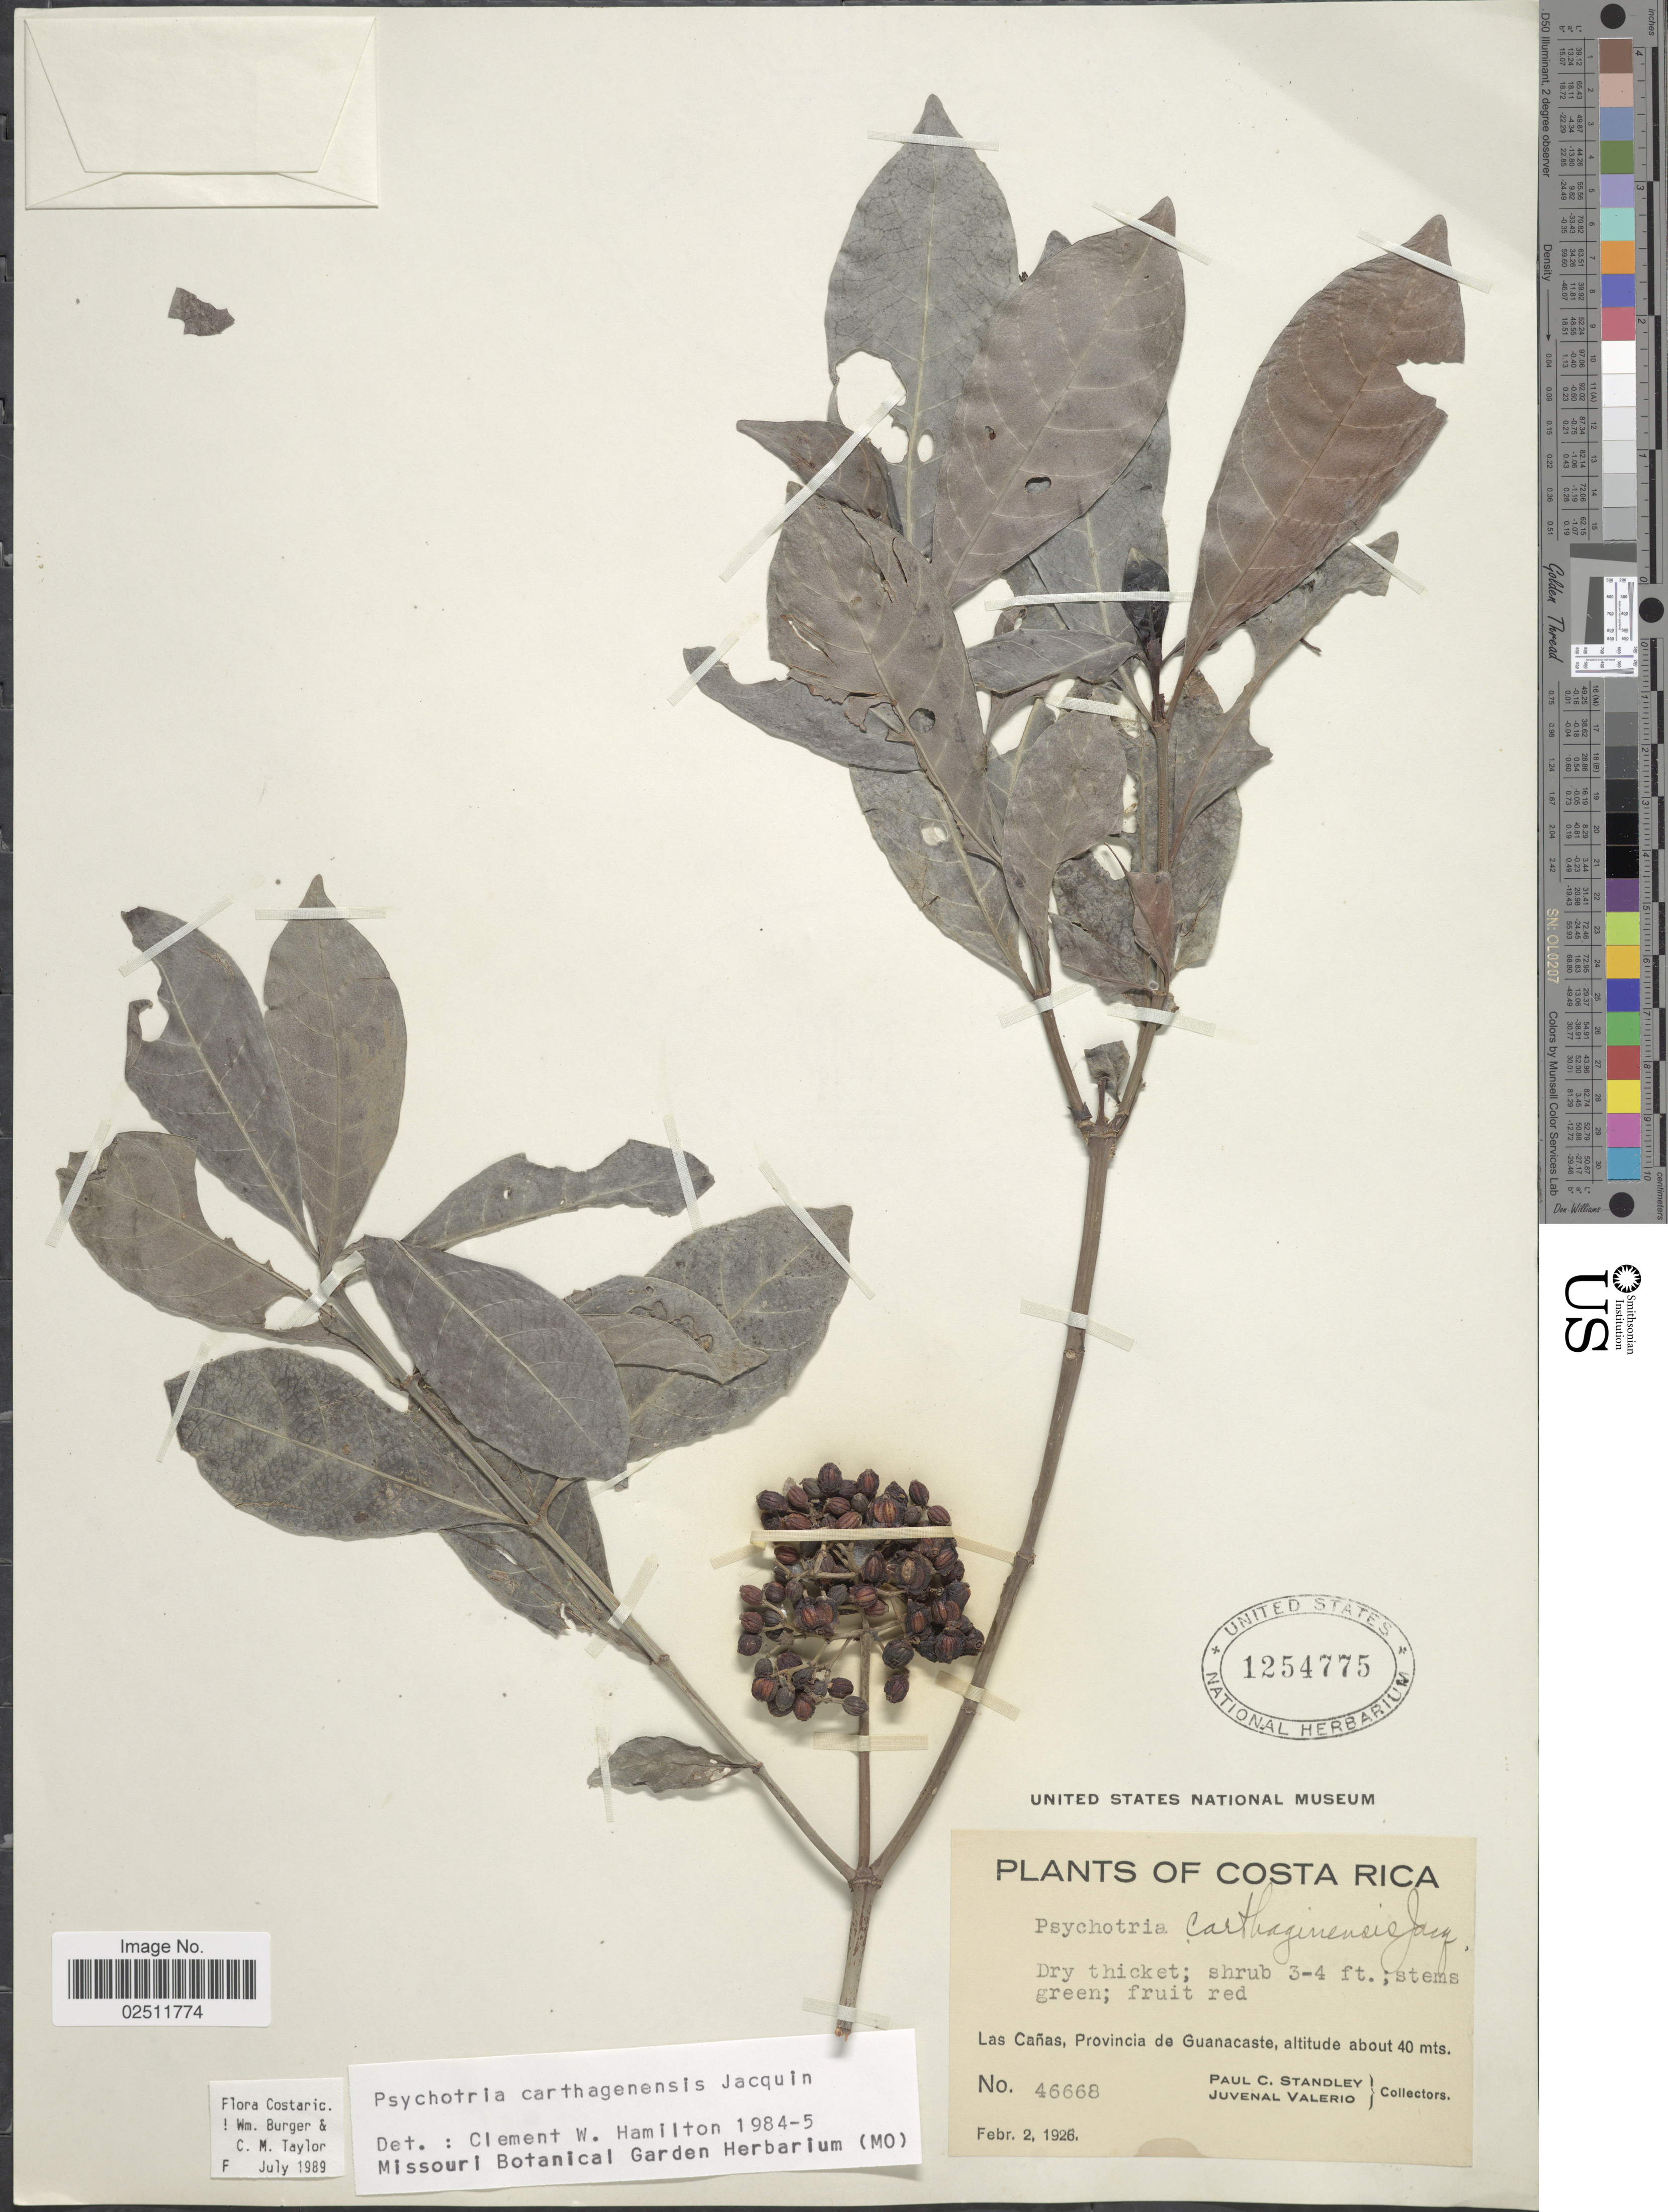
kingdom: Plantae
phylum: Tracheophyta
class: Magnoliopsida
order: Gentianales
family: Rubiaceae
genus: Psychotria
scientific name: Psychotria carthagenensis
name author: Jacq.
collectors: P. C. Standley & J. Valerio R.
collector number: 46668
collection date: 1926-02-02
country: Costa Rica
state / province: Guanacaste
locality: Las Cañas.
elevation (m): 40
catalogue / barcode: US 1254775